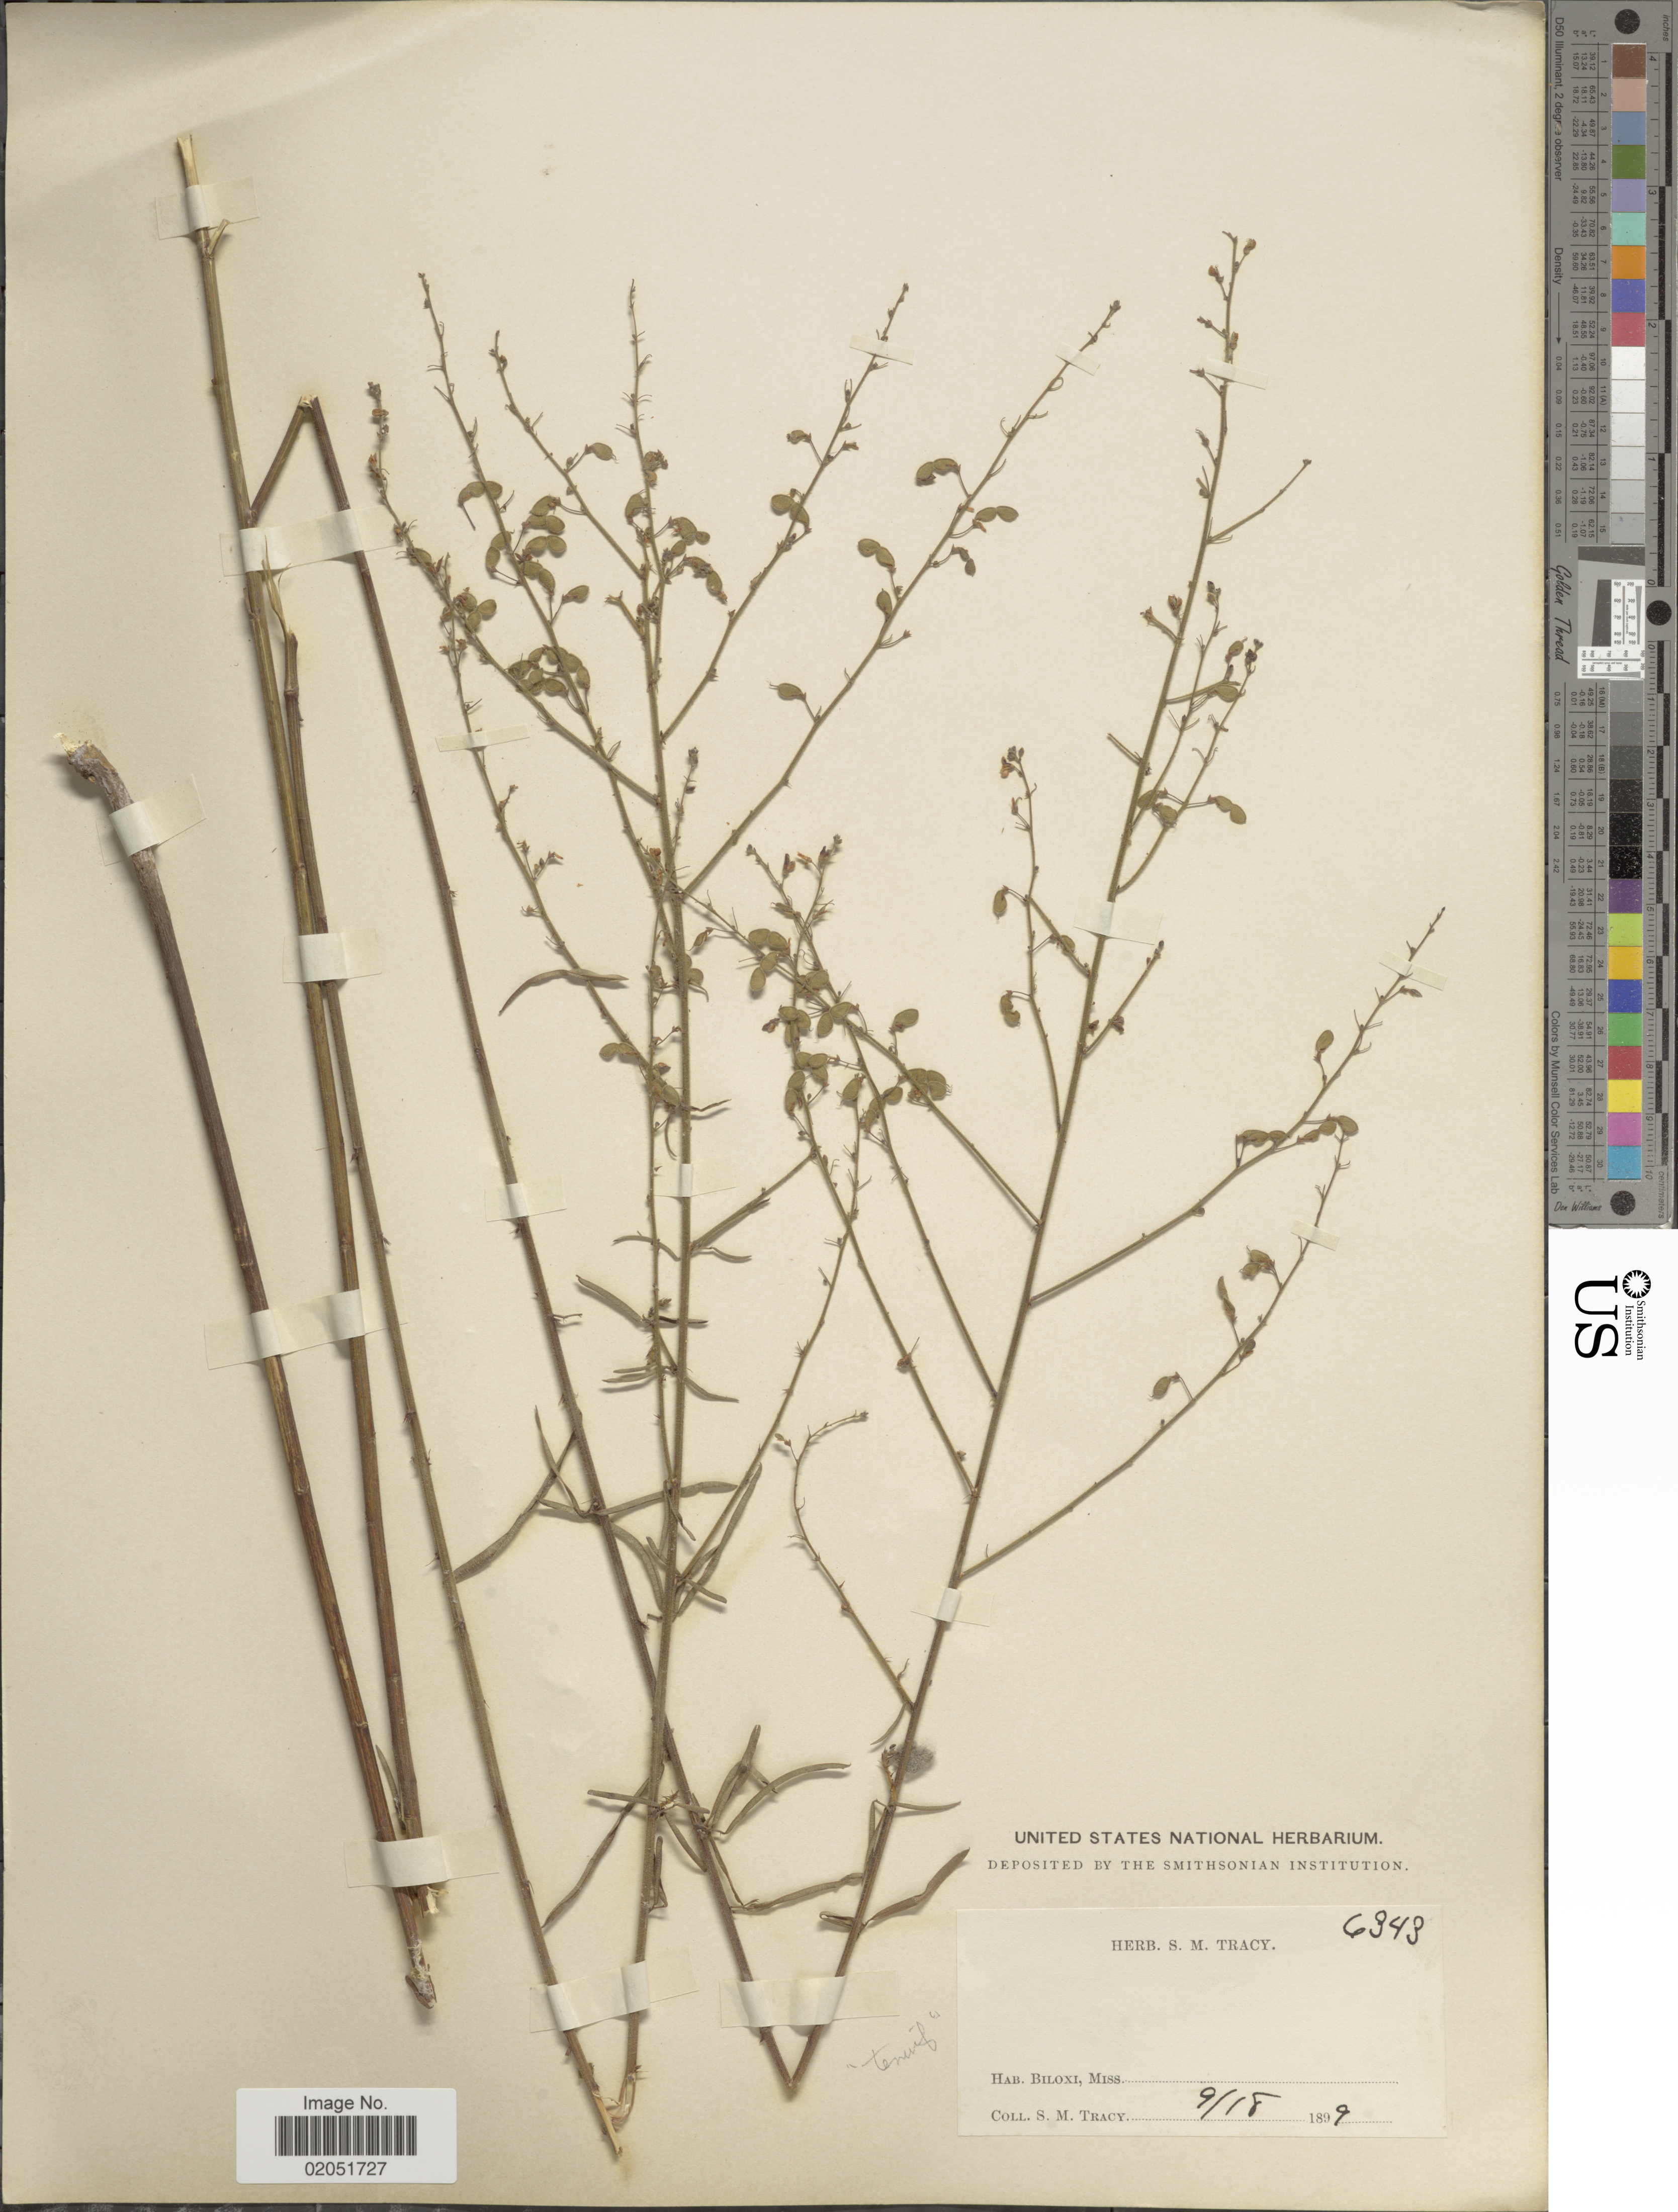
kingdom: Plantae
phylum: Tracheophyta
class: Magnoliopsida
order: Fabales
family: Fabaceae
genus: Desmodium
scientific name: Desmodium tenuifolium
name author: Torr. & A. Gray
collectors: S. M. Tracy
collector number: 6343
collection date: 1899-09-18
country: United States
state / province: Mississippi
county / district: Harrison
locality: Biloxi, Miss.